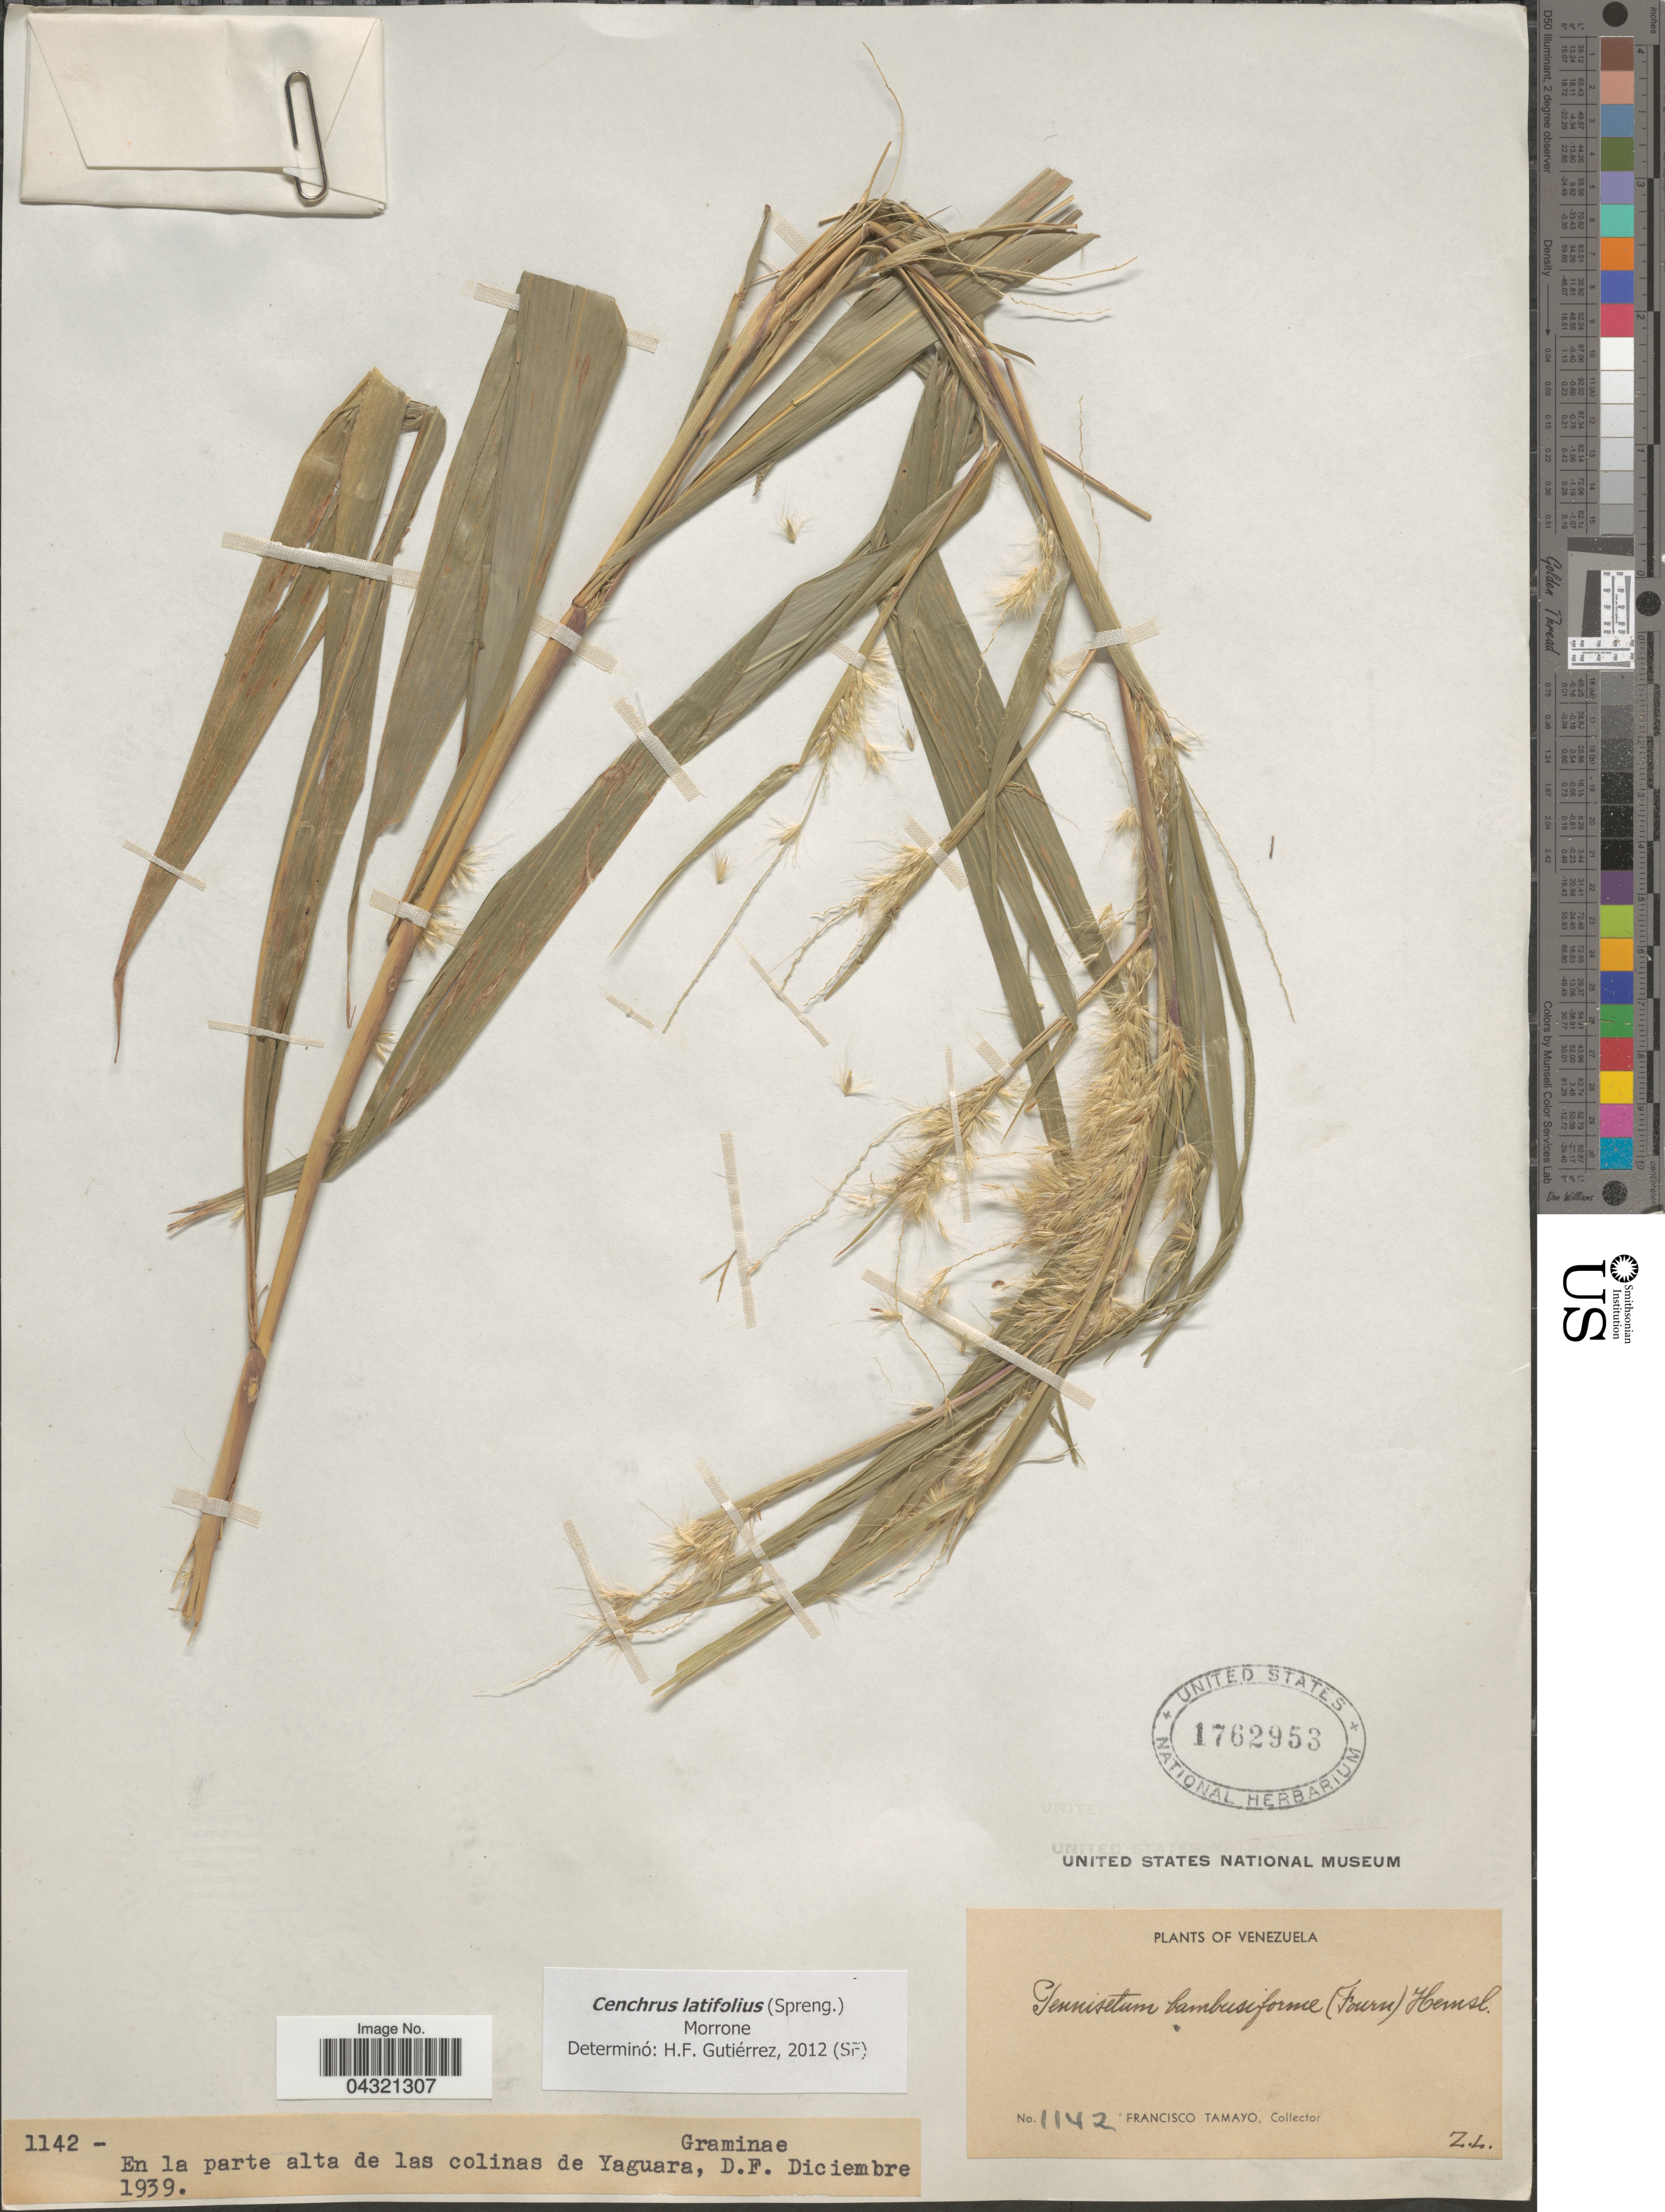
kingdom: Plantae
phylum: Tracheophyta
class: Liliopsida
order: Poales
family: Poaceae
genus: Cenchrus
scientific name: Cenchrus latifolius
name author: (Spreng.) Morrone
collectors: F. Tamayo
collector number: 1142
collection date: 1939-12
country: Venezuela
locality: En la parte alta de las colinas de Yaguara, D.F.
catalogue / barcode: US 1762953